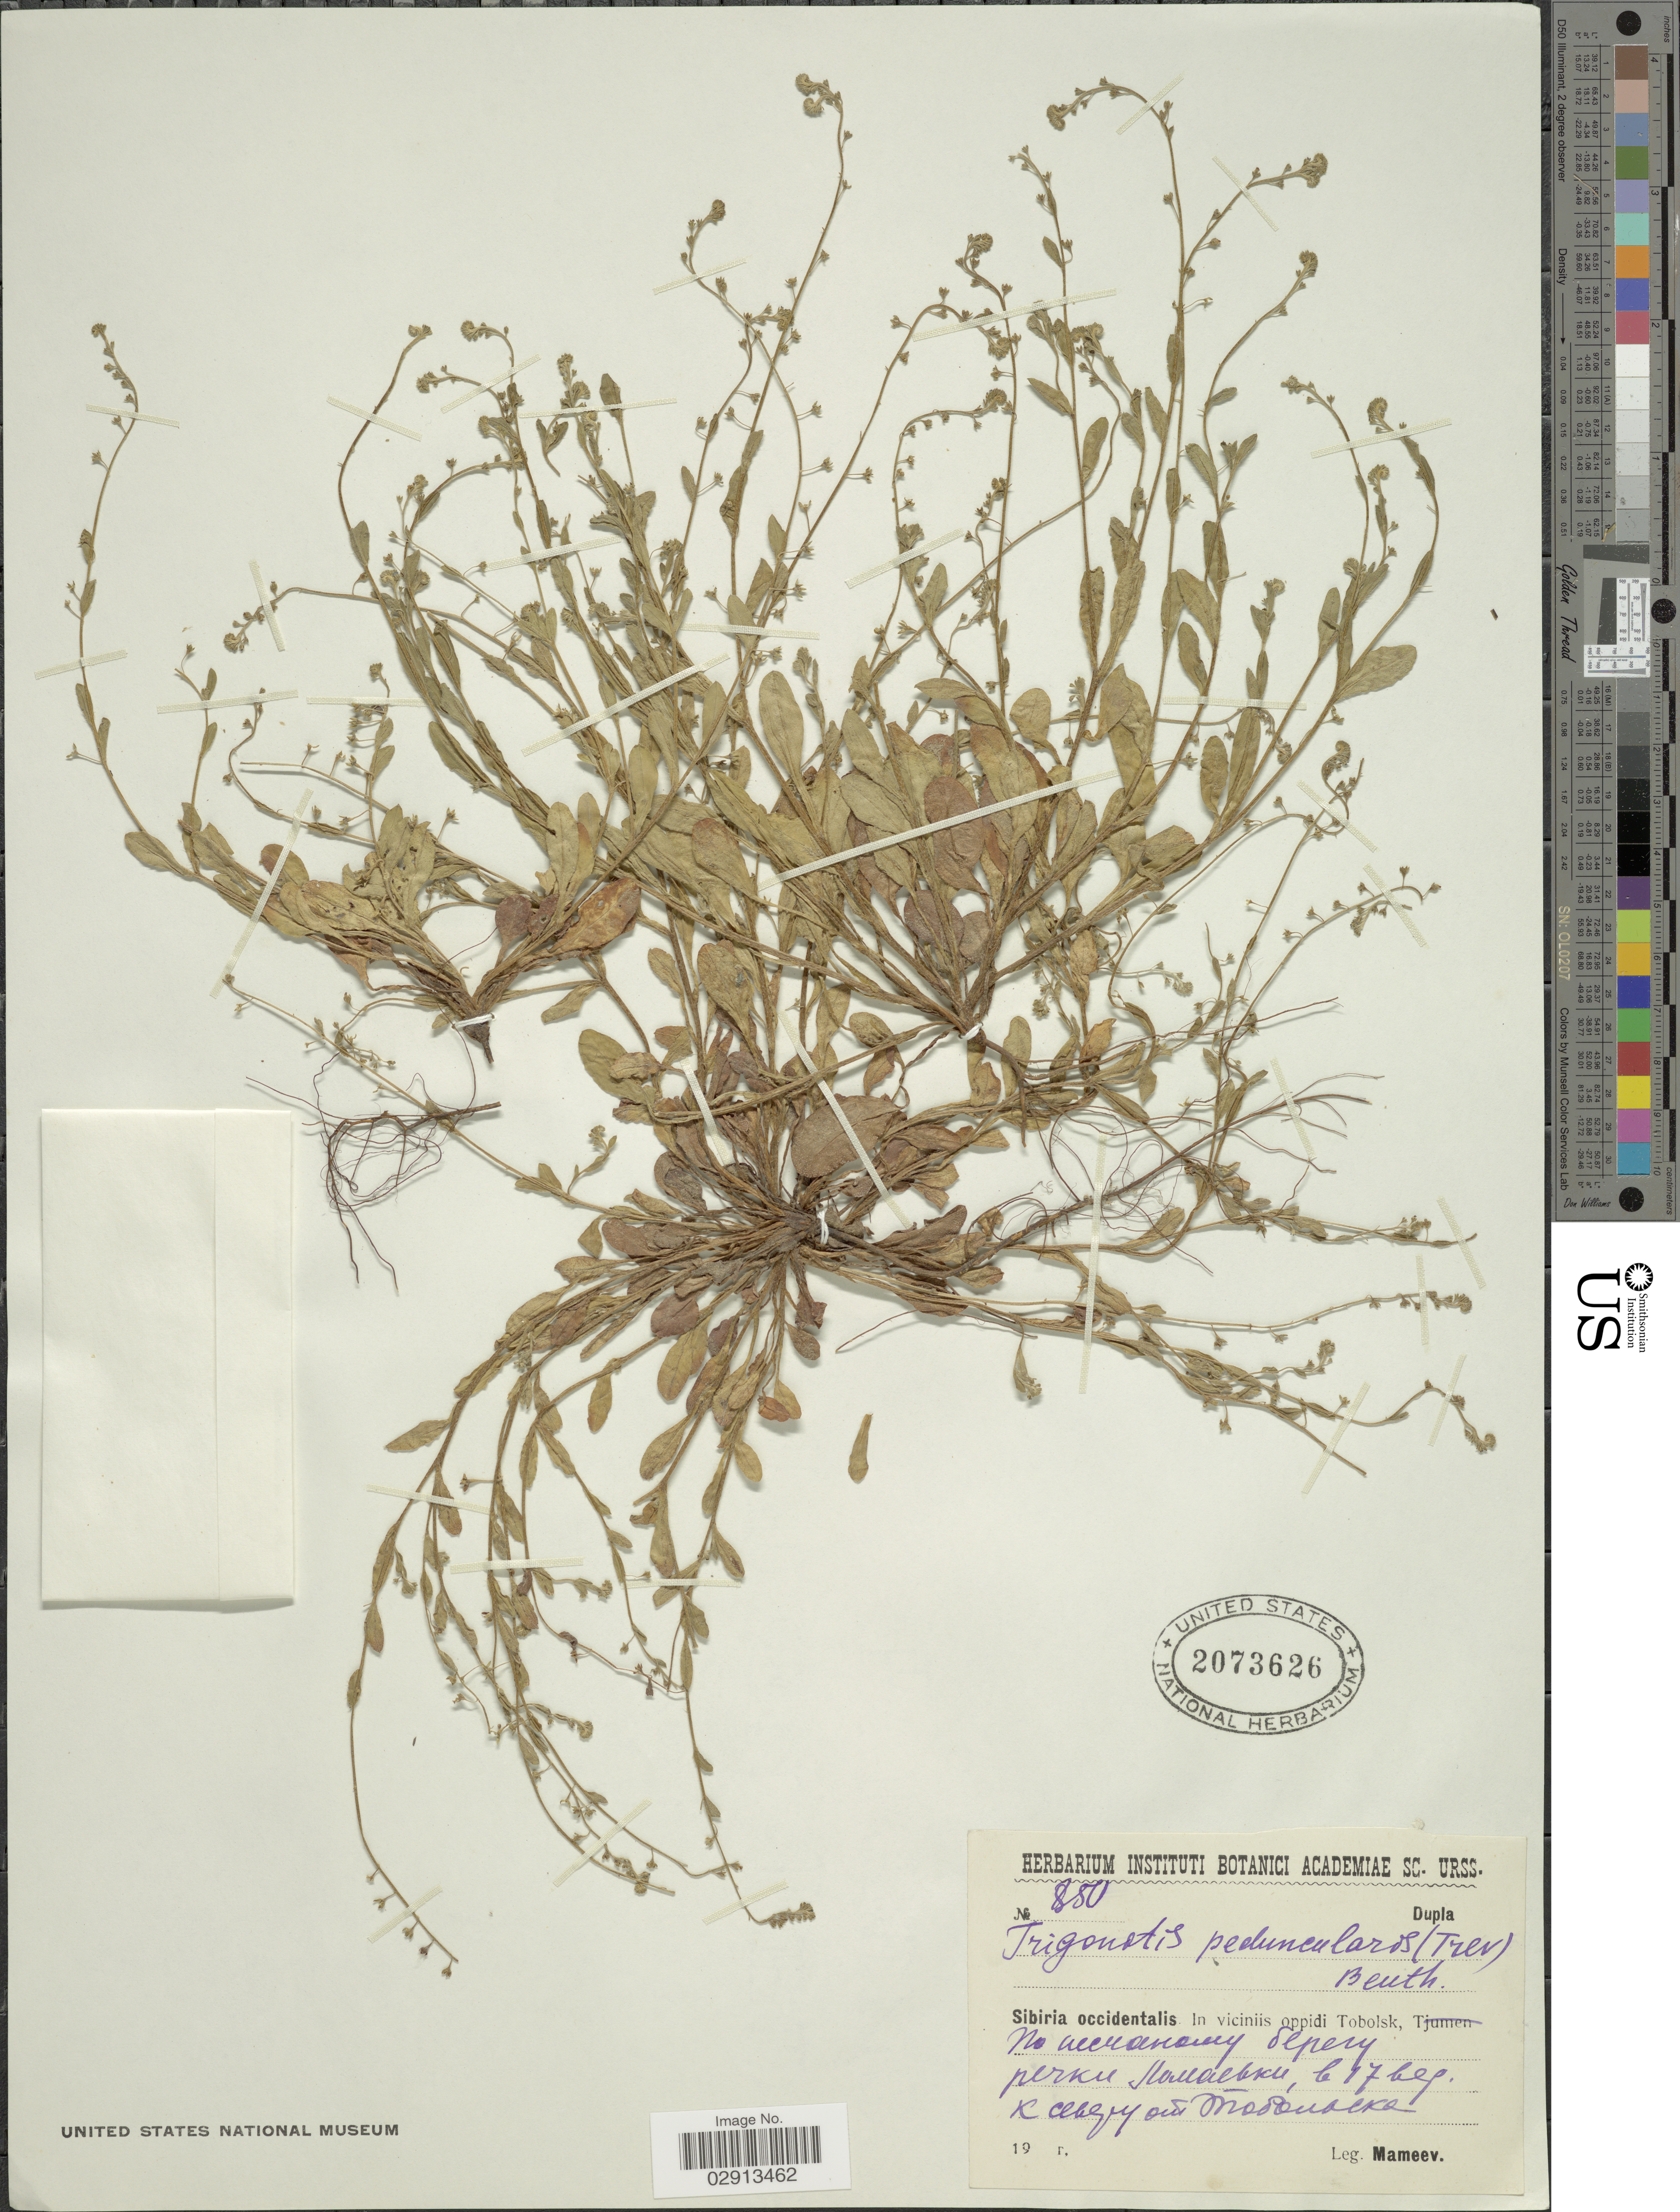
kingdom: Plantae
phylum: Tracheophyta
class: Magnoliopsida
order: Boraginales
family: Boraginaceae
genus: Trigonotis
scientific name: Trigonotis peduncularis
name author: (Trevis.) Benth. ex Baker et al.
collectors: Mameev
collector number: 850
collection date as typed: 19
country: Russian Federation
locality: Sibiria occidentalis. In viciniis oppidi Tobolsk.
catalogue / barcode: US 2073626